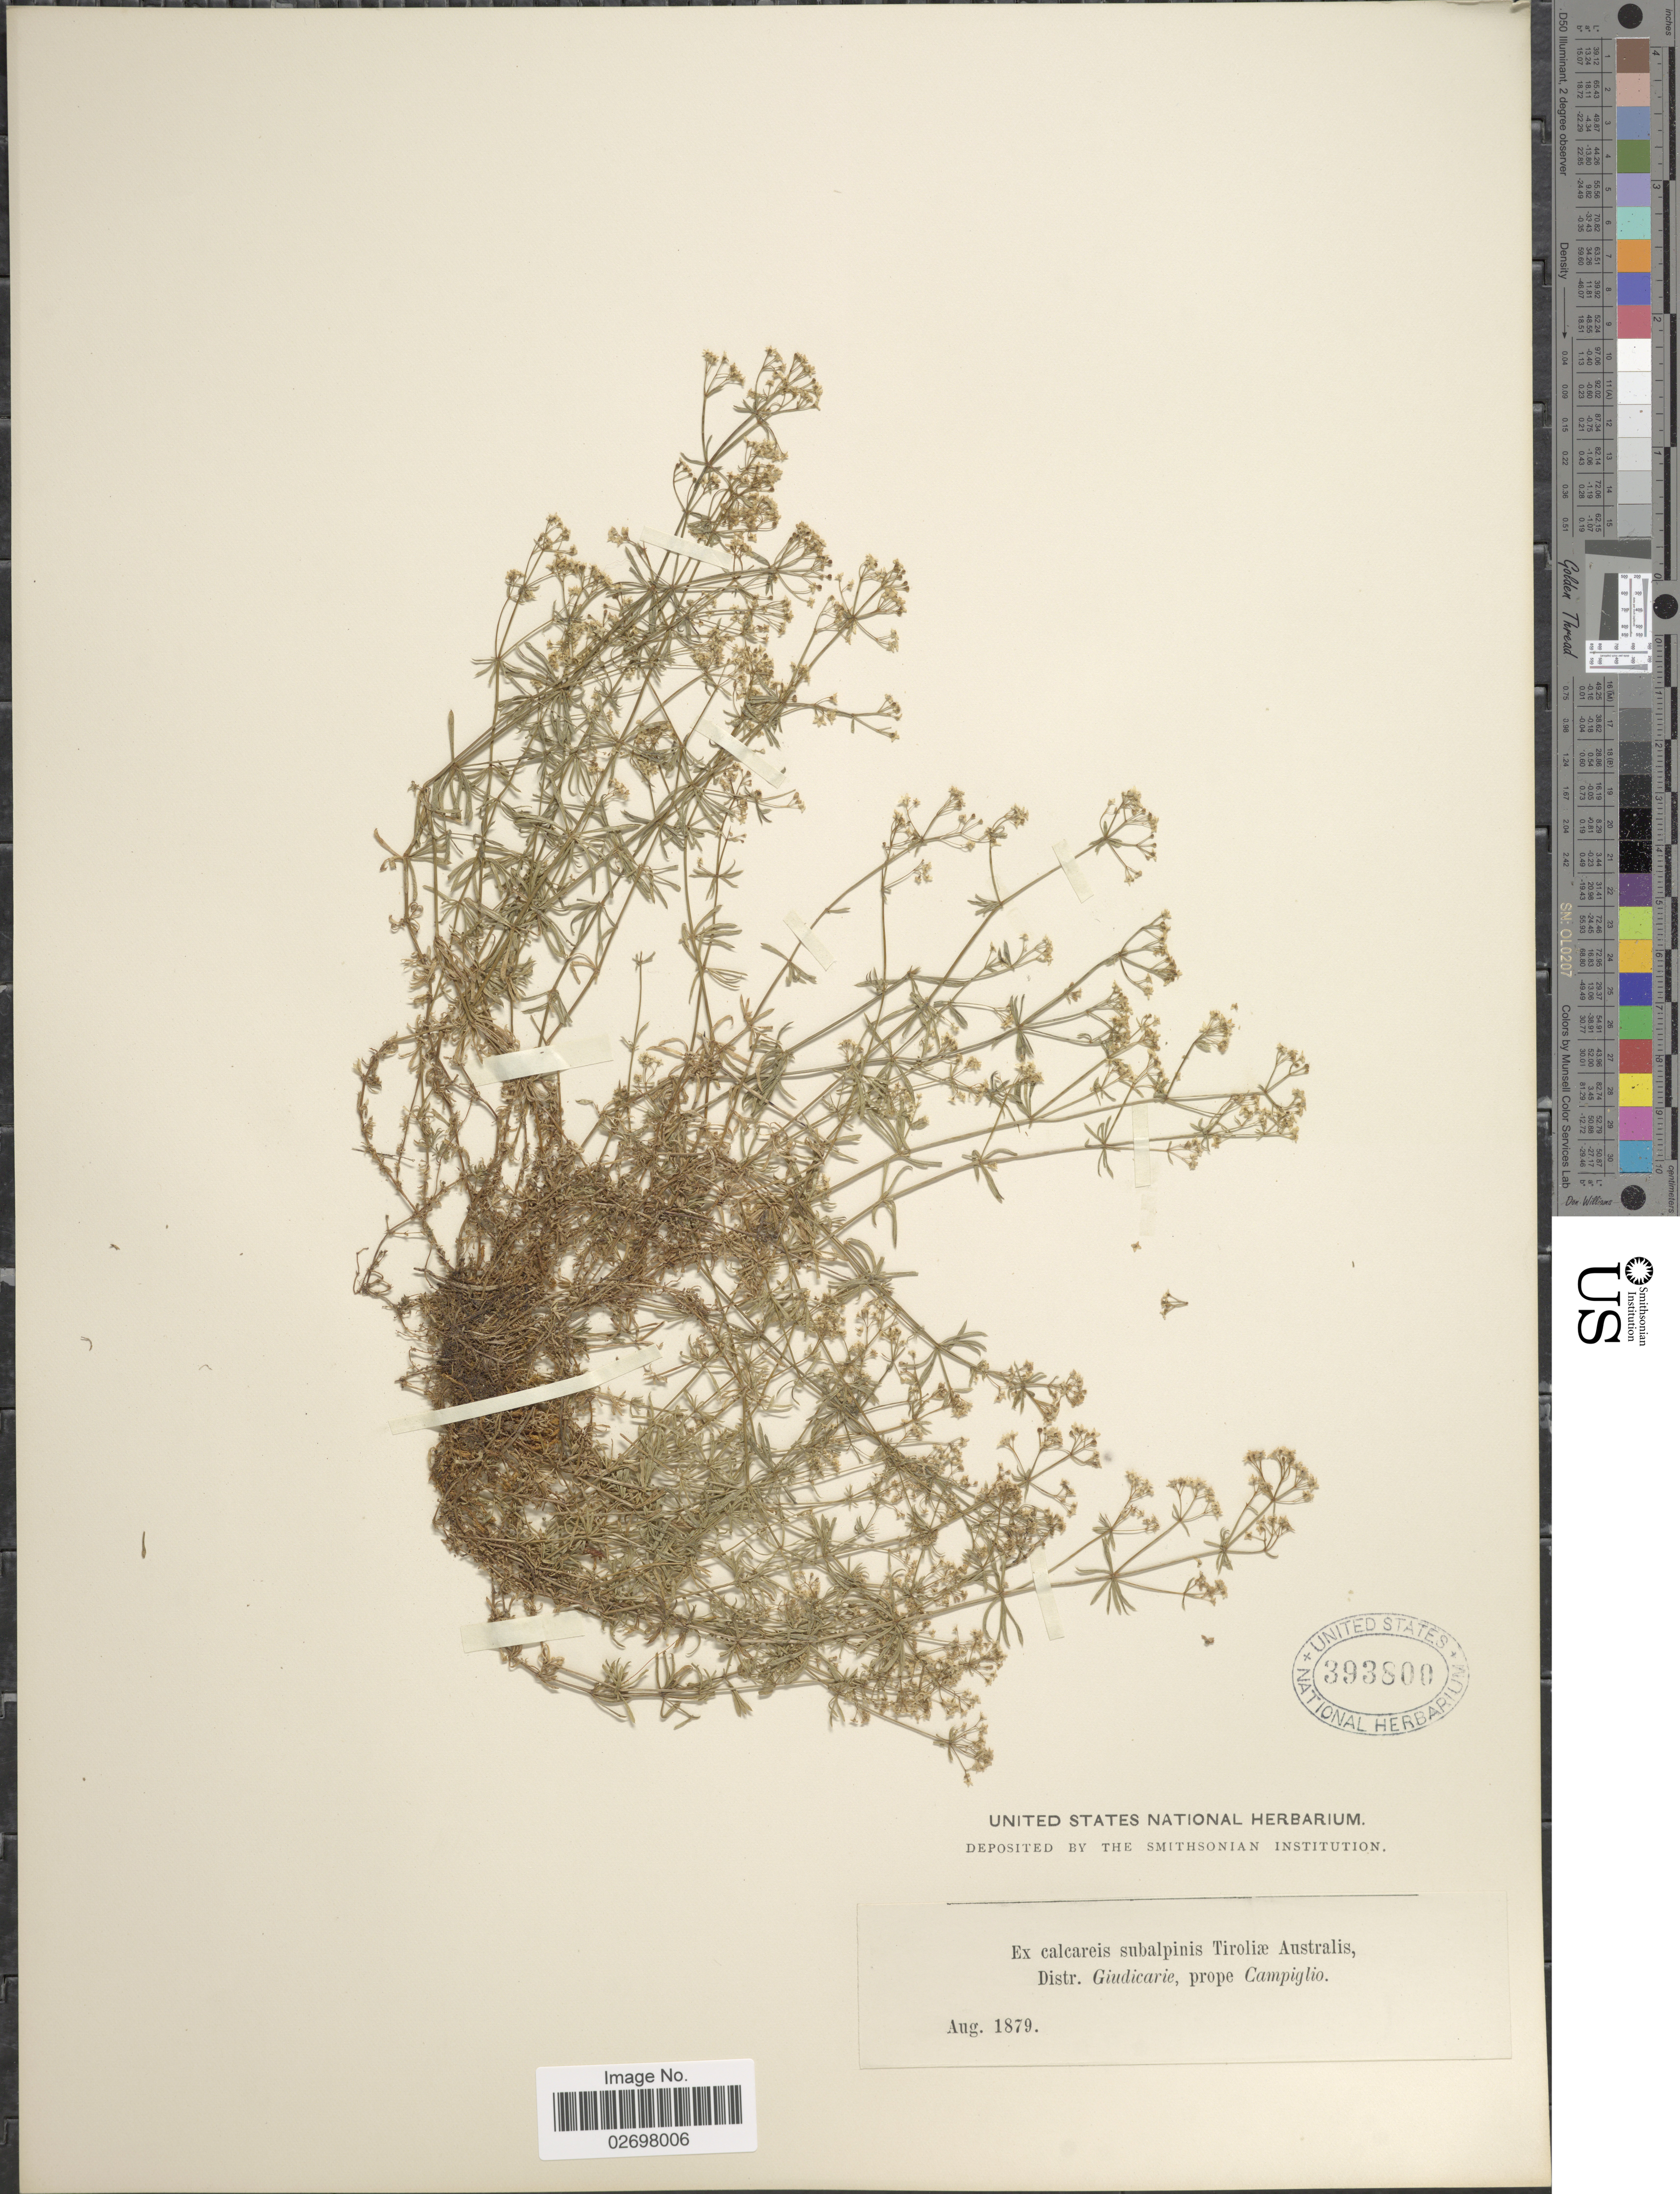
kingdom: Plantae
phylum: Tracheophyta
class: Magnoliopsida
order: Gentianales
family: Rubiaceae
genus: Galium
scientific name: Galium sp.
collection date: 1879-08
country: Austria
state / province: Tirol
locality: Ex calcareis subalpinis Tiroliae Australis, Distr. Giudicarie, prope Campiglio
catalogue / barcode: US 393800